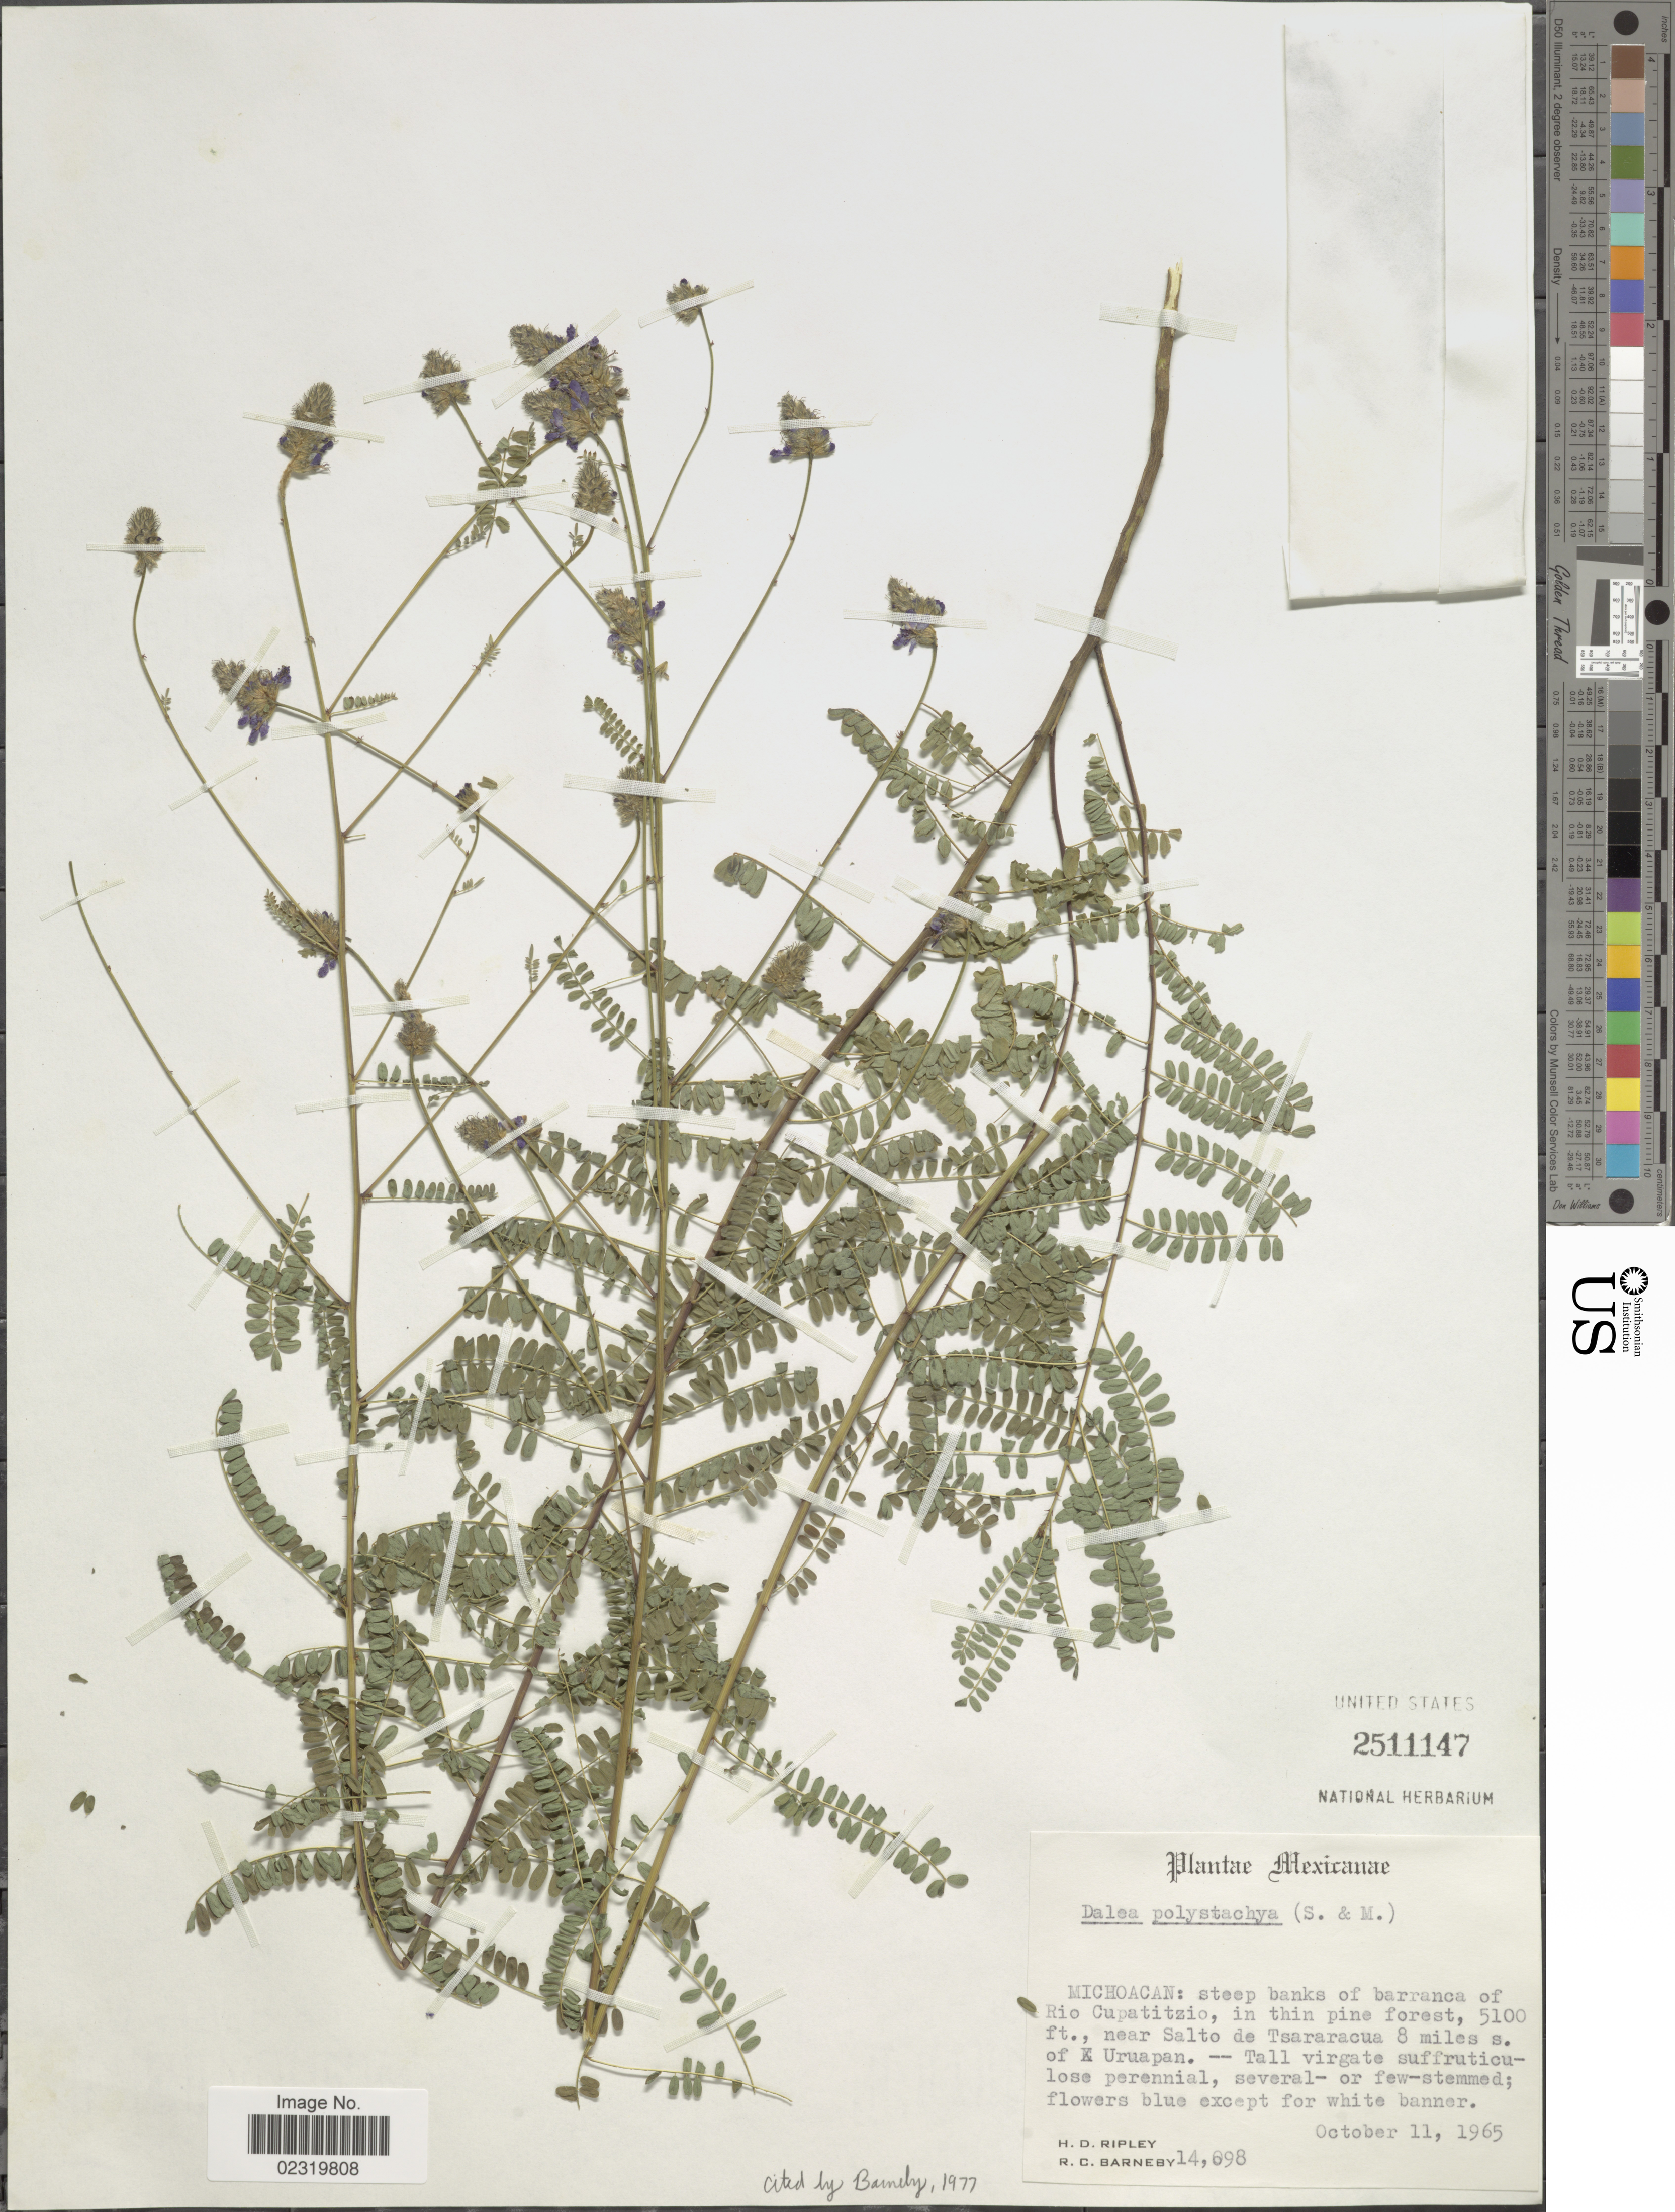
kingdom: Plantae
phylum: Tracheophyta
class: Magnoliopsida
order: Fabales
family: Fabaceae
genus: Dalea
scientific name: Dalea polystachya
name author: (Sessé & Moc.) Barneby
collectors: H. Ripley & R. C. Barneby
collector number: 14698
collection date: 1965-10-11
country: Mexico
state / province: Michoacán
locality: Barranca of Rio Cupatitzio, near Salto de Tsararacua 8 miles s. of Uruapan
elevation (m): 1554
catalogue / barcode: US 2511147